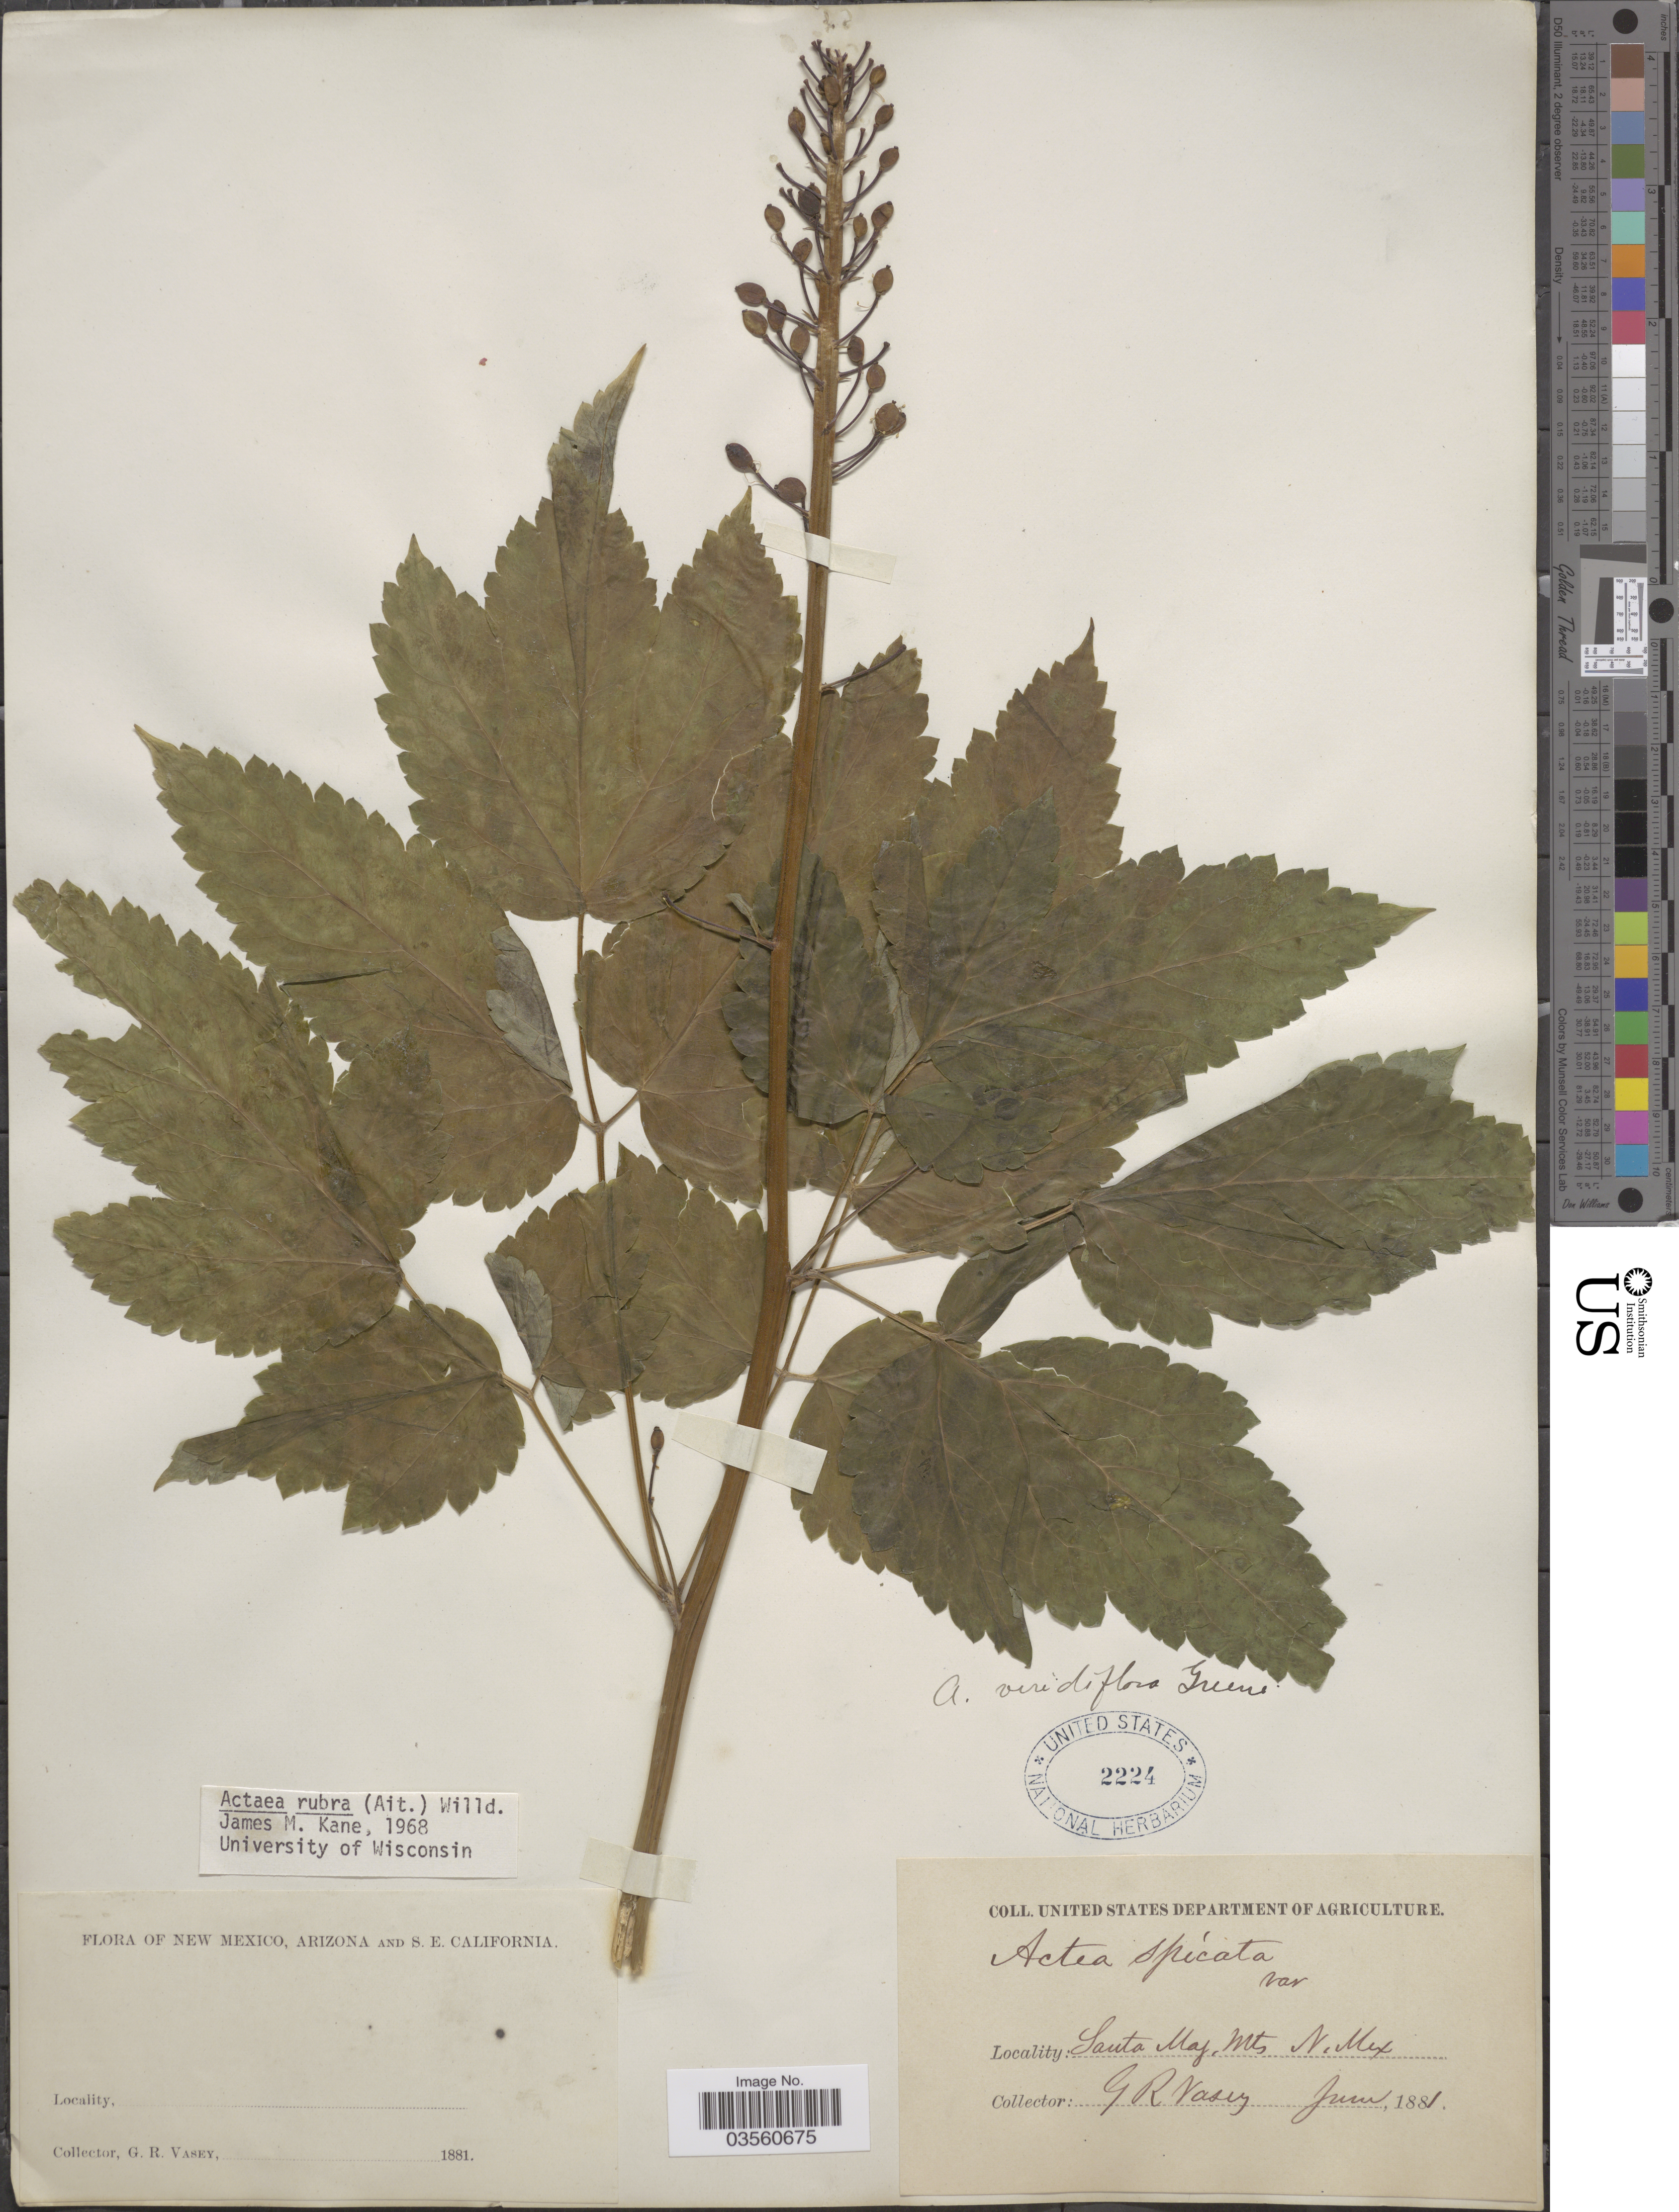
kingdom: Plantae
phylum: Tracheophyta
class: Magnoliopsida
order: Ranunculales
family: Ranunculaceae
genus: Actaea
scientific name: Actaea rubra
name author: (Aiton) Willd.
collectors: G. R. Vasey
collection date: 1881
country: United States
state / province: New Mexico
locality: Santa Mag. Mts.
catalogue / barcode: US 2224